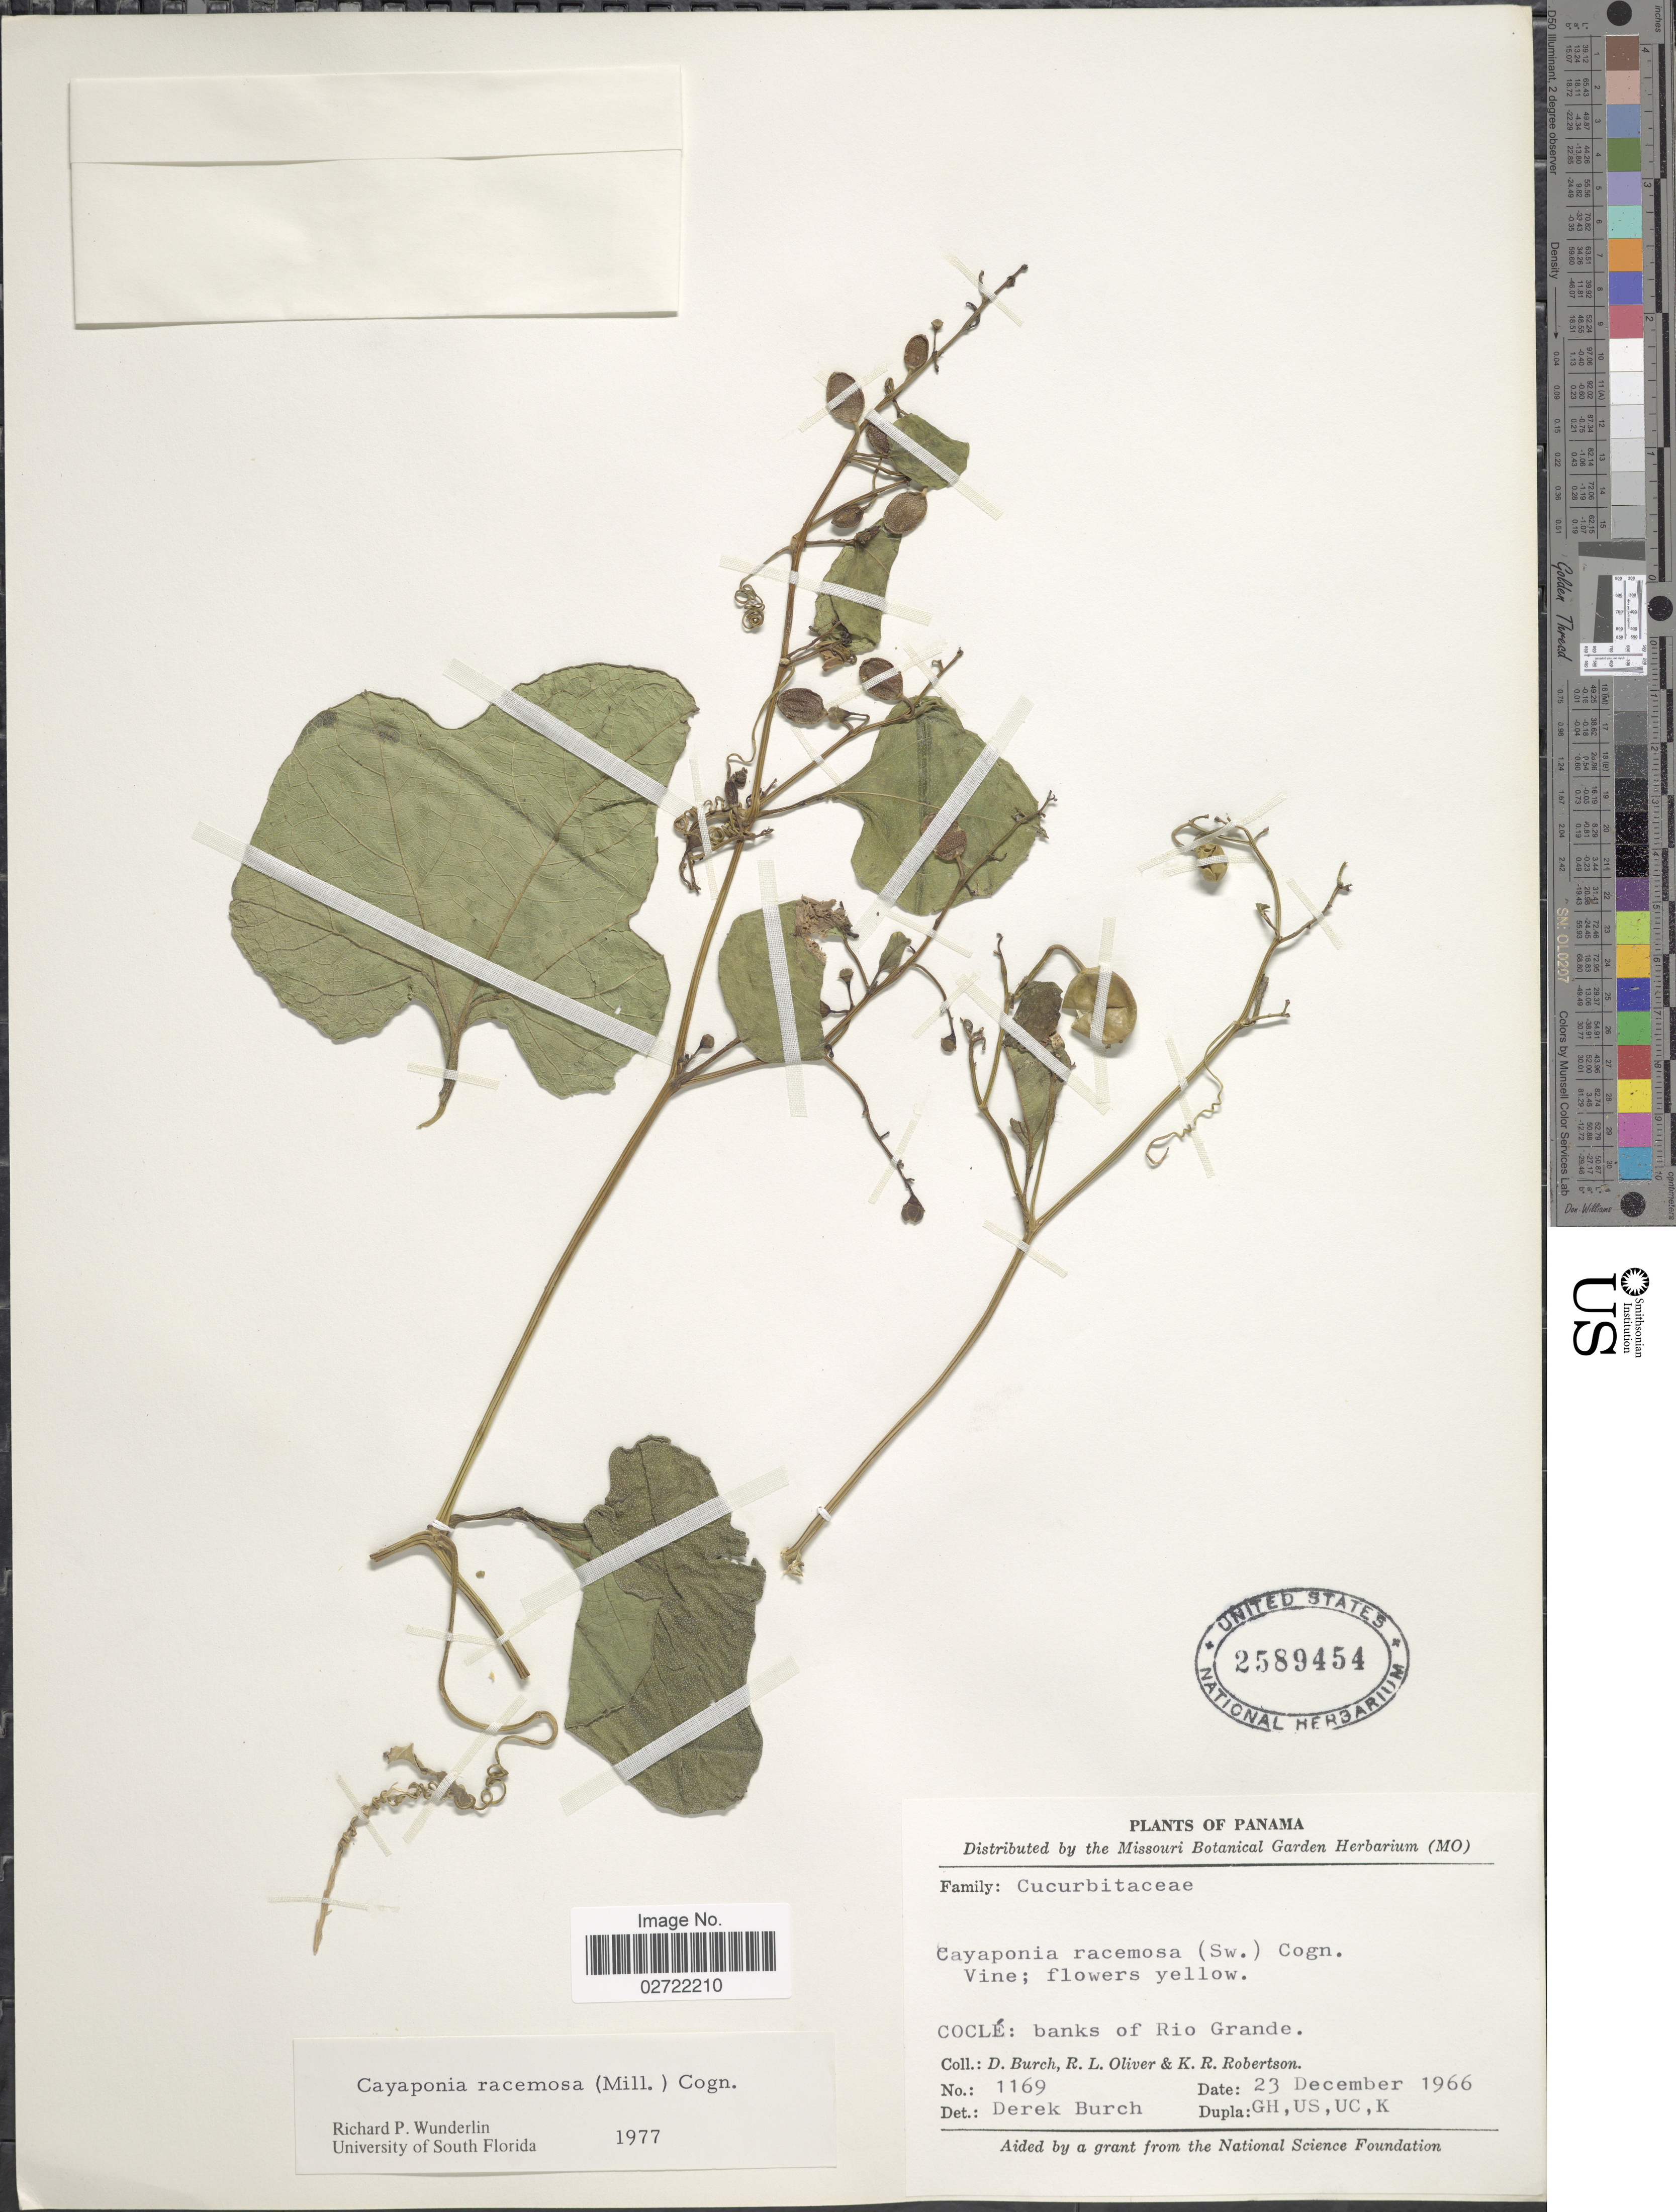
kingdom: Plantae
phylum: Tracheophyta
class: Magnoliopsida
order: Cucurbitales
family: Cucurbitaceae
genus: Cayaponia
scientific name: Cayaponia racemosa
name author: (Mill.) Cogn.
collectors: D. Burch, R. Oliver & K. Robertson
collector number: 1169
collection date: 1966-12-23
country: Panama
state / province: Coclé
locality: Banks of Rio Grande.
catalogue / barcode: US 2589454